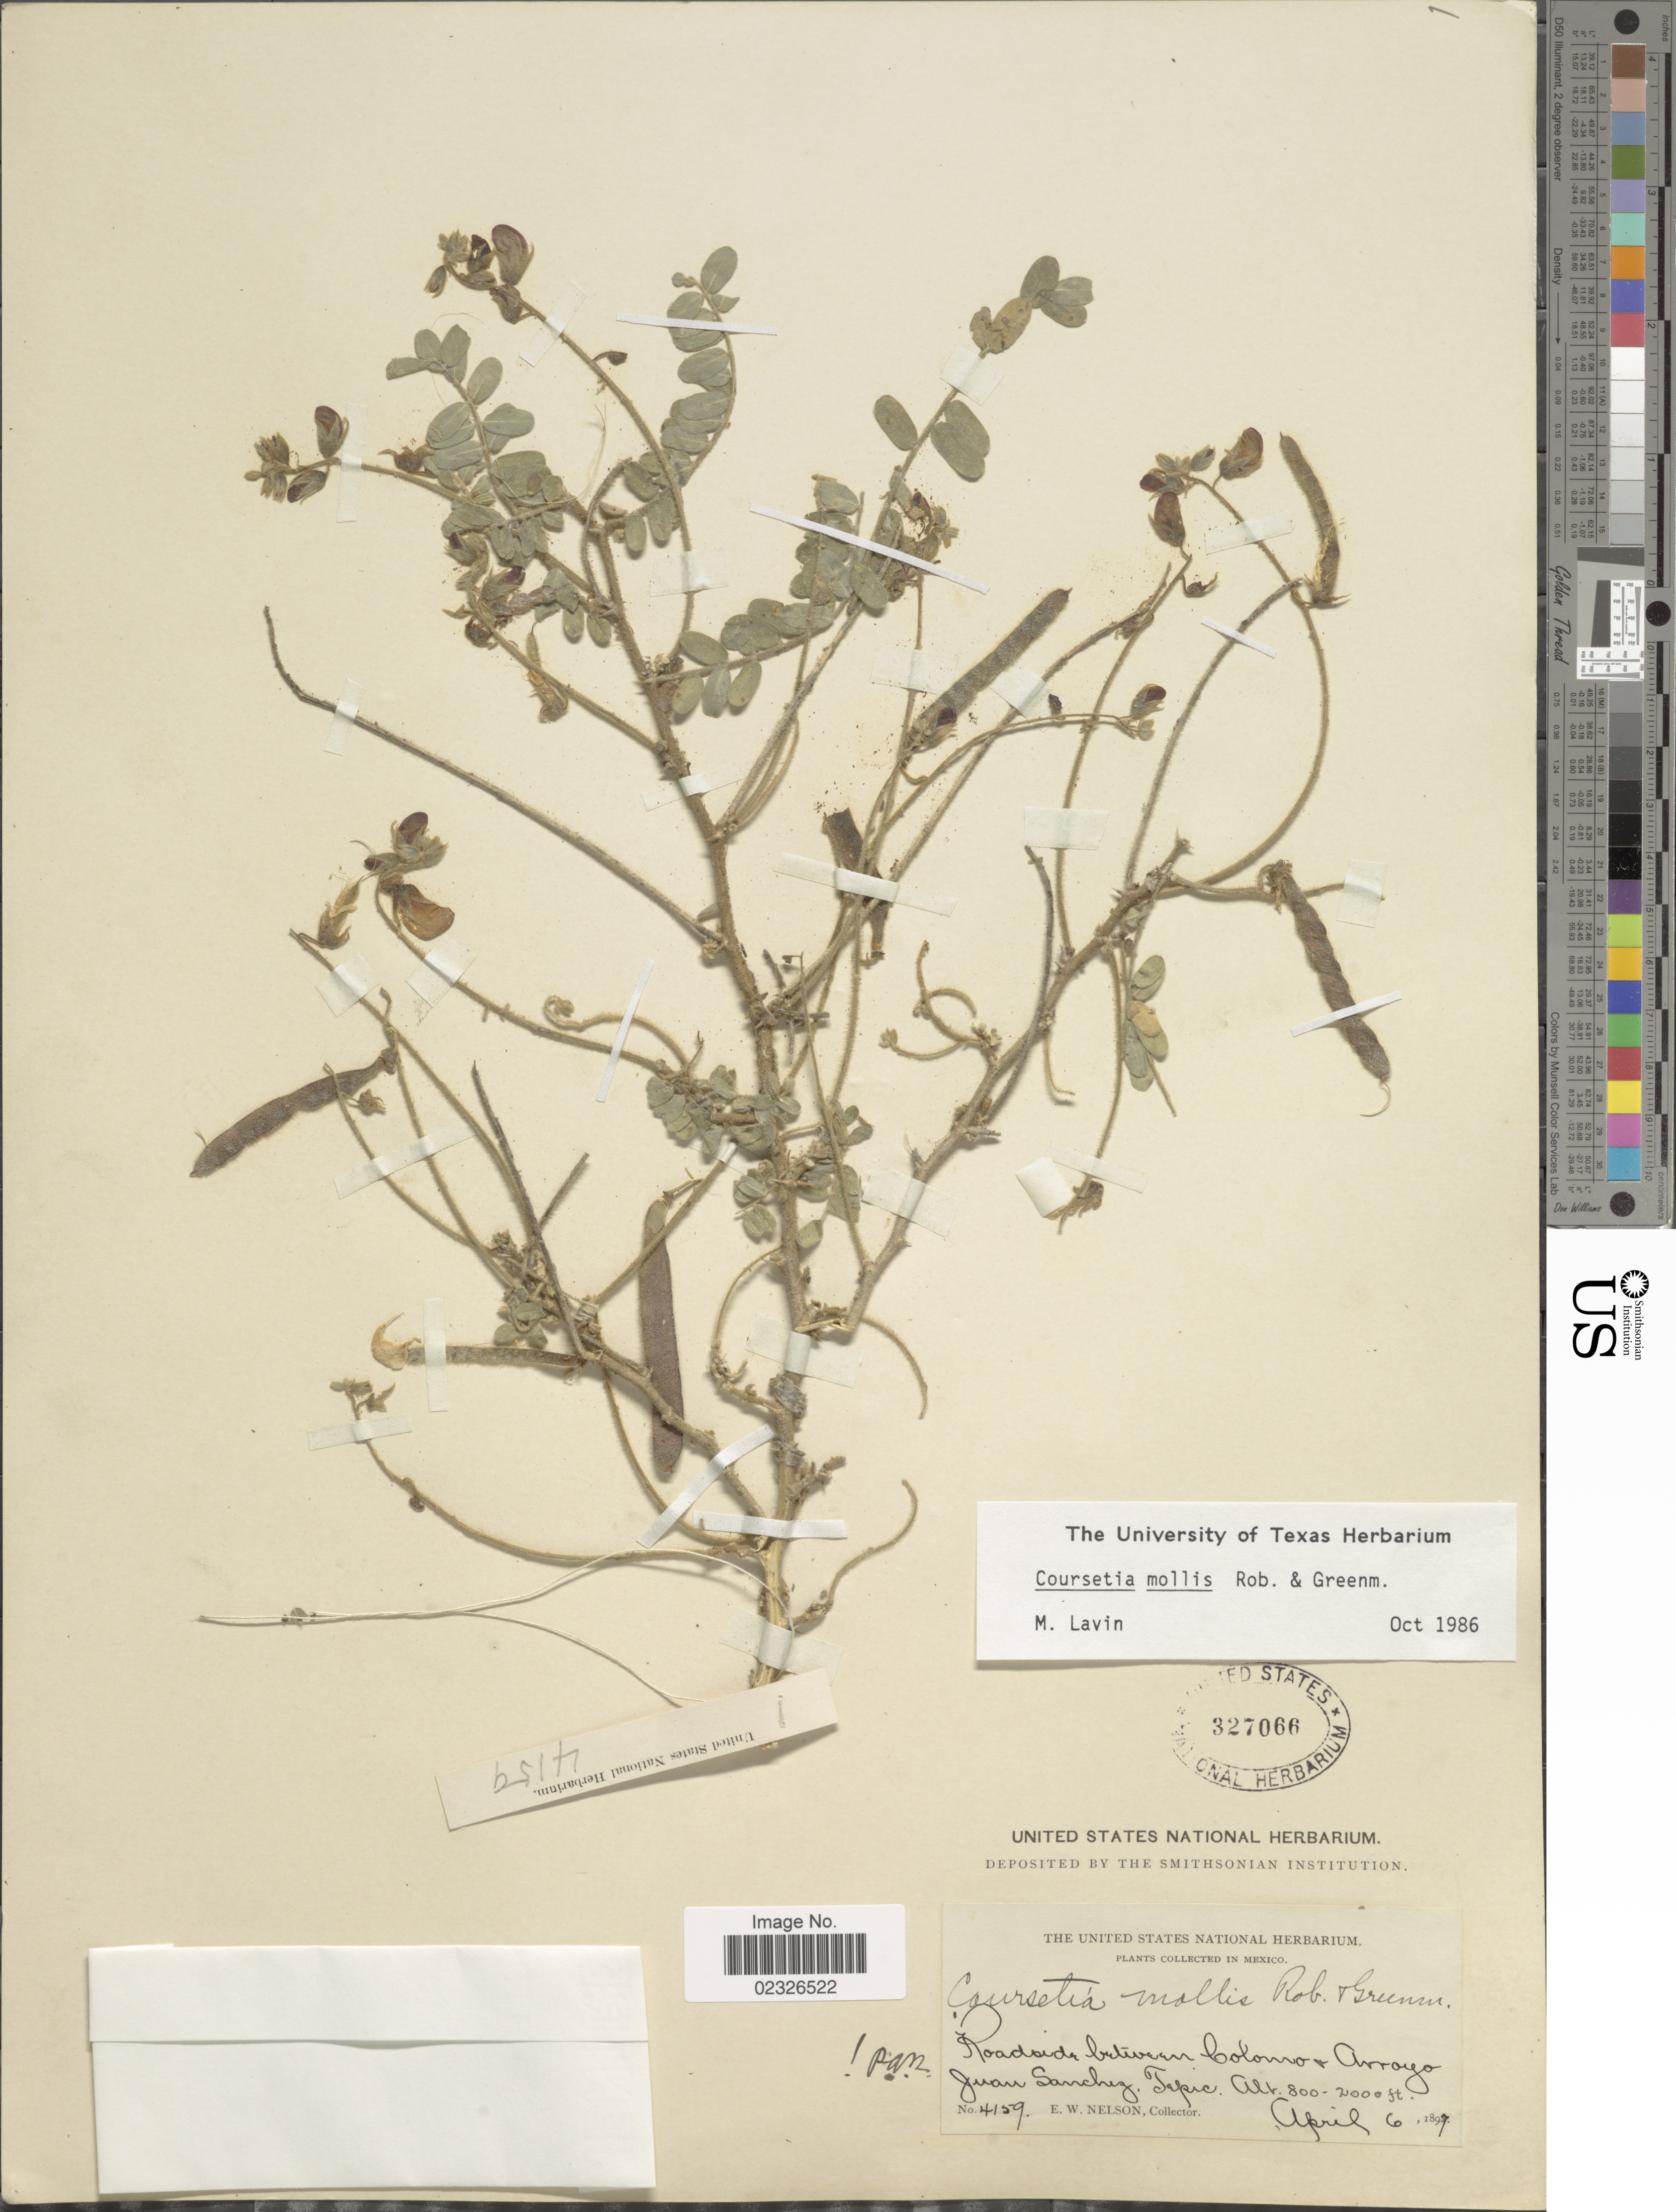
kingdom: Plantae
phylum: Tracheophyta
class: Magnoliopsida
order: Fabales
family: Fabaceae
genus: Coursetia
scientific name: Coursetia mollis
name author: B.L. Rob. & Greenm.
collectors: E. W. Nelson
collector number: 4159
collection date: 1897-04-06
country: Mexico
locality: Roadside between Colomo + Arroyo Juan Sanchez, Tepic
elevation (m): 244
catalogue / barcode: US 327066